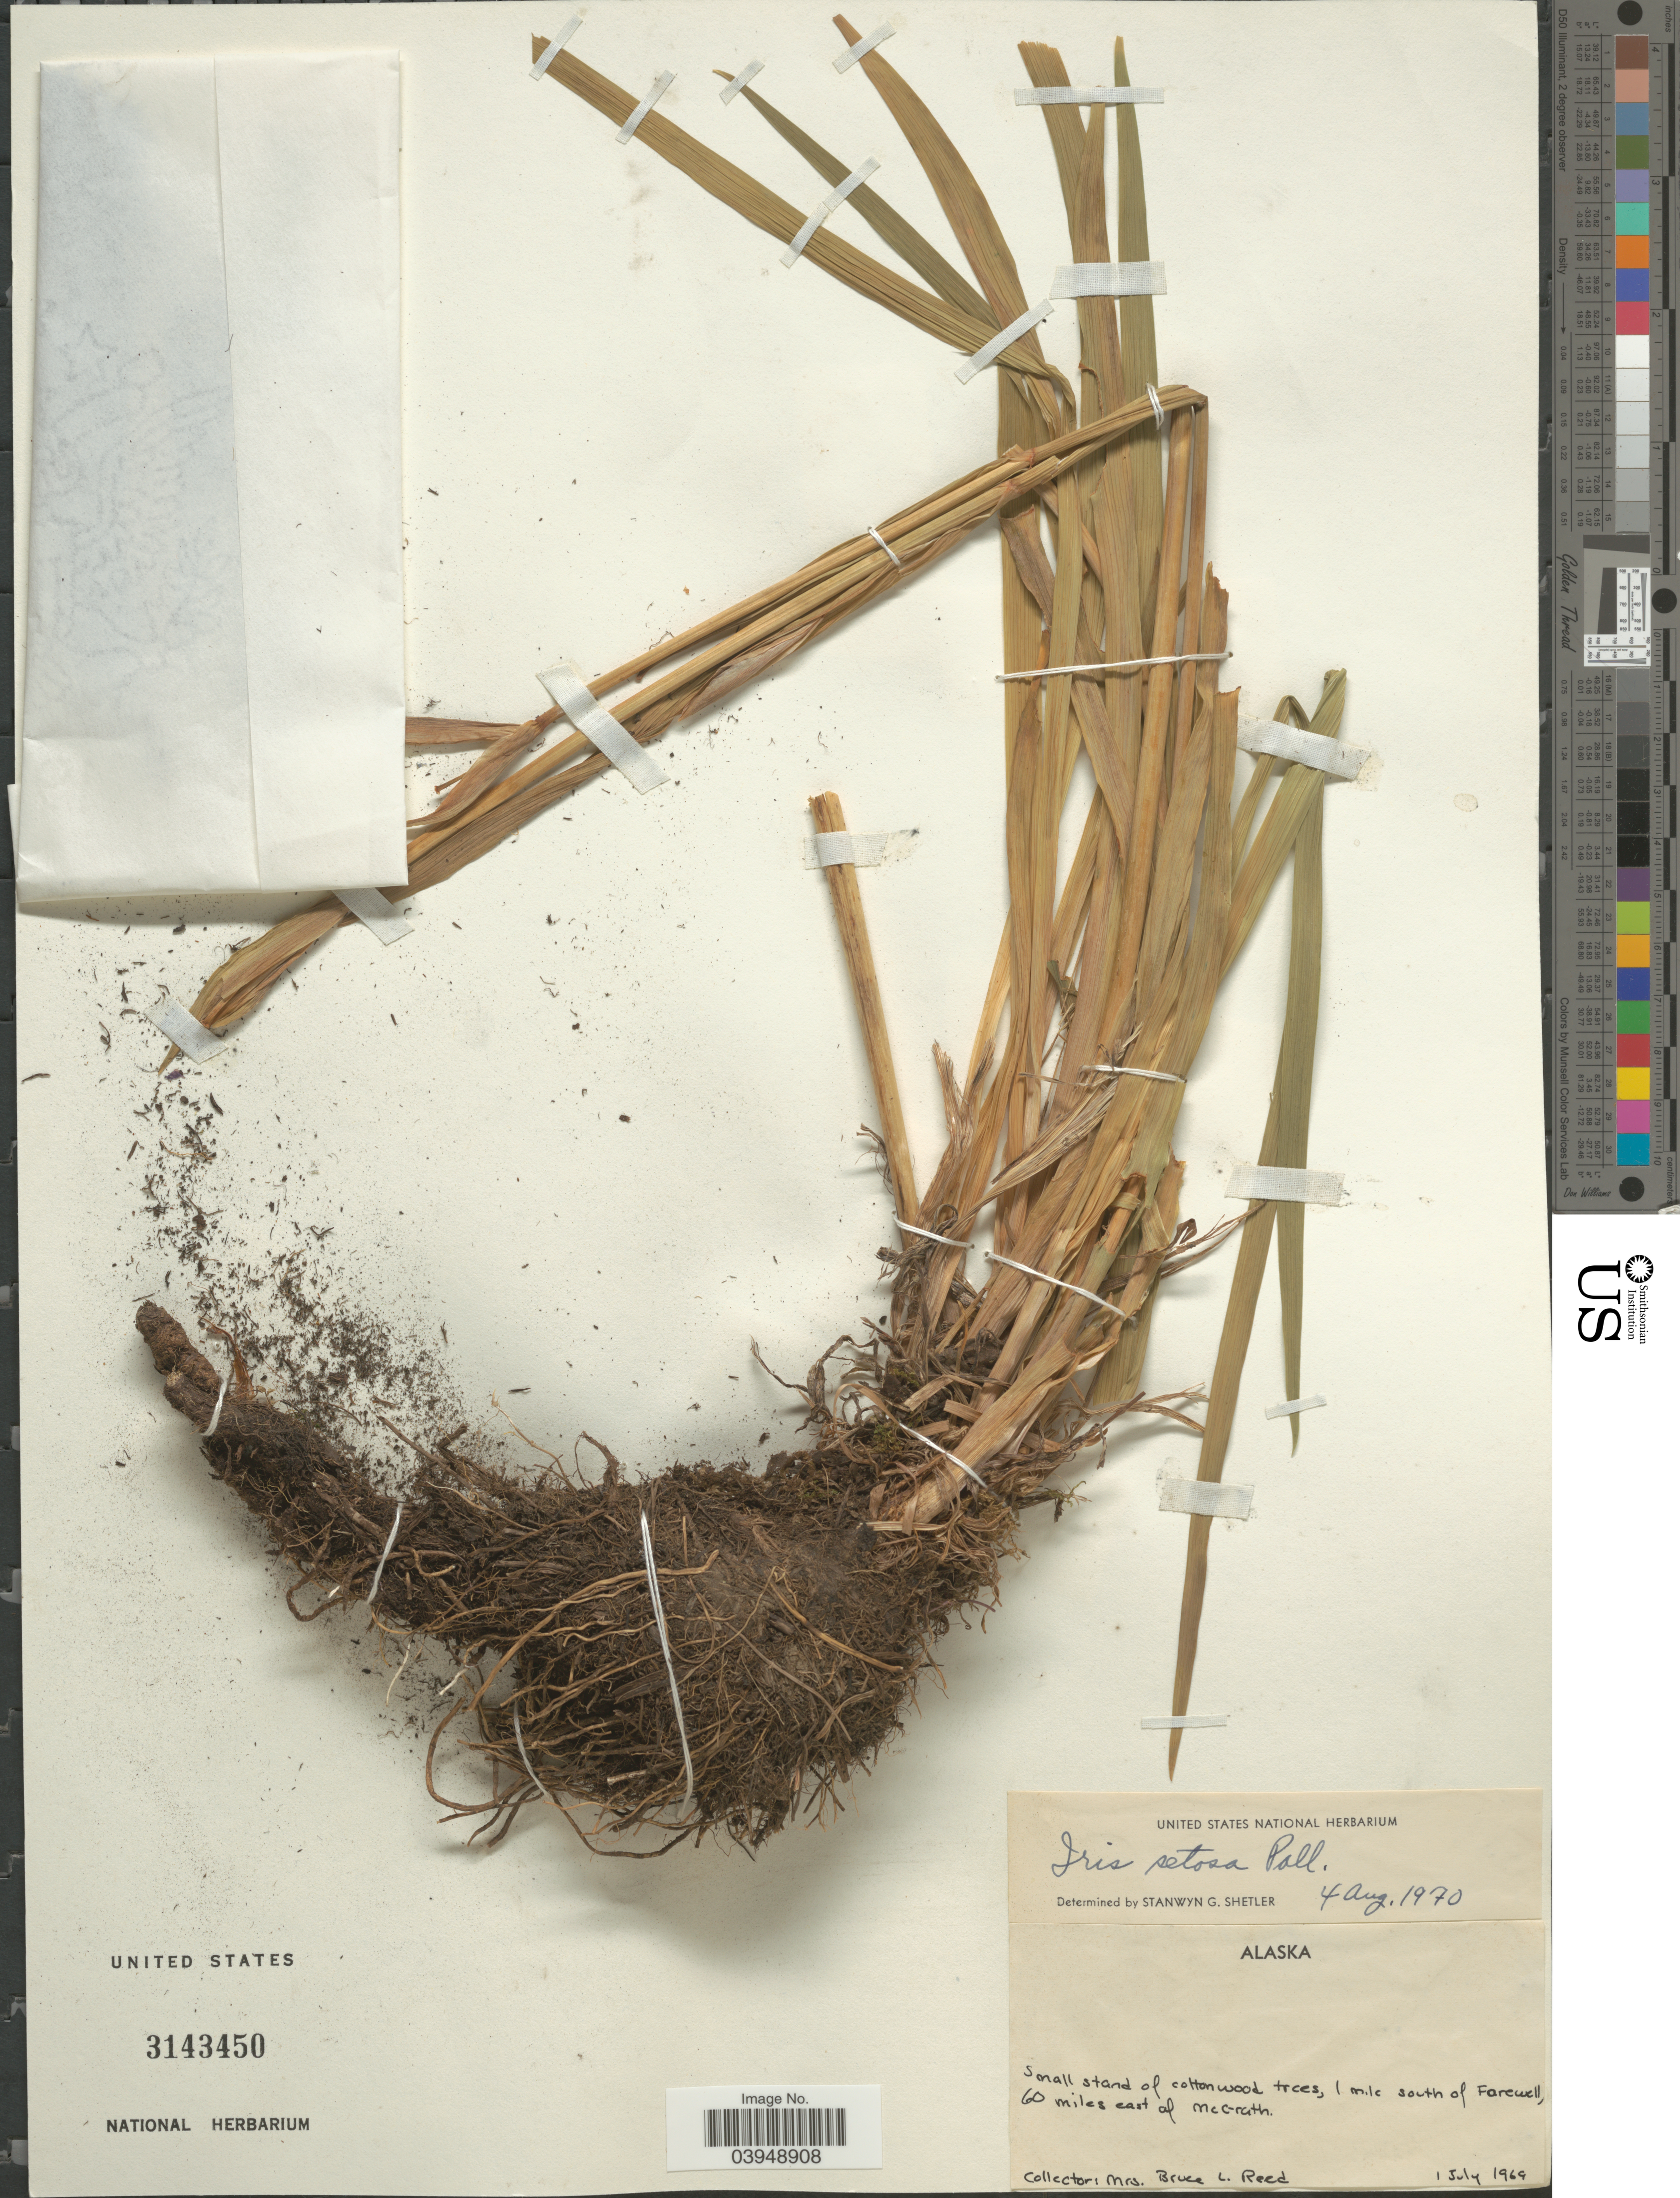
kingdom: Plantae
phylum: Tracheophyta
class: Liliopsida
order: Asparagales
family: Iridaceae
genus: Iris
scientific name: Iris setosa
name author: Pall. ex Link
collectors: B. Reed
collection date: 1969-07-01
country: United States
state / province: Alaska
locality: Small stand of cottonwood trees, 1 mile south of Farewell, 60 miles east of McGrath.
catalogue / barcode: US 3143450